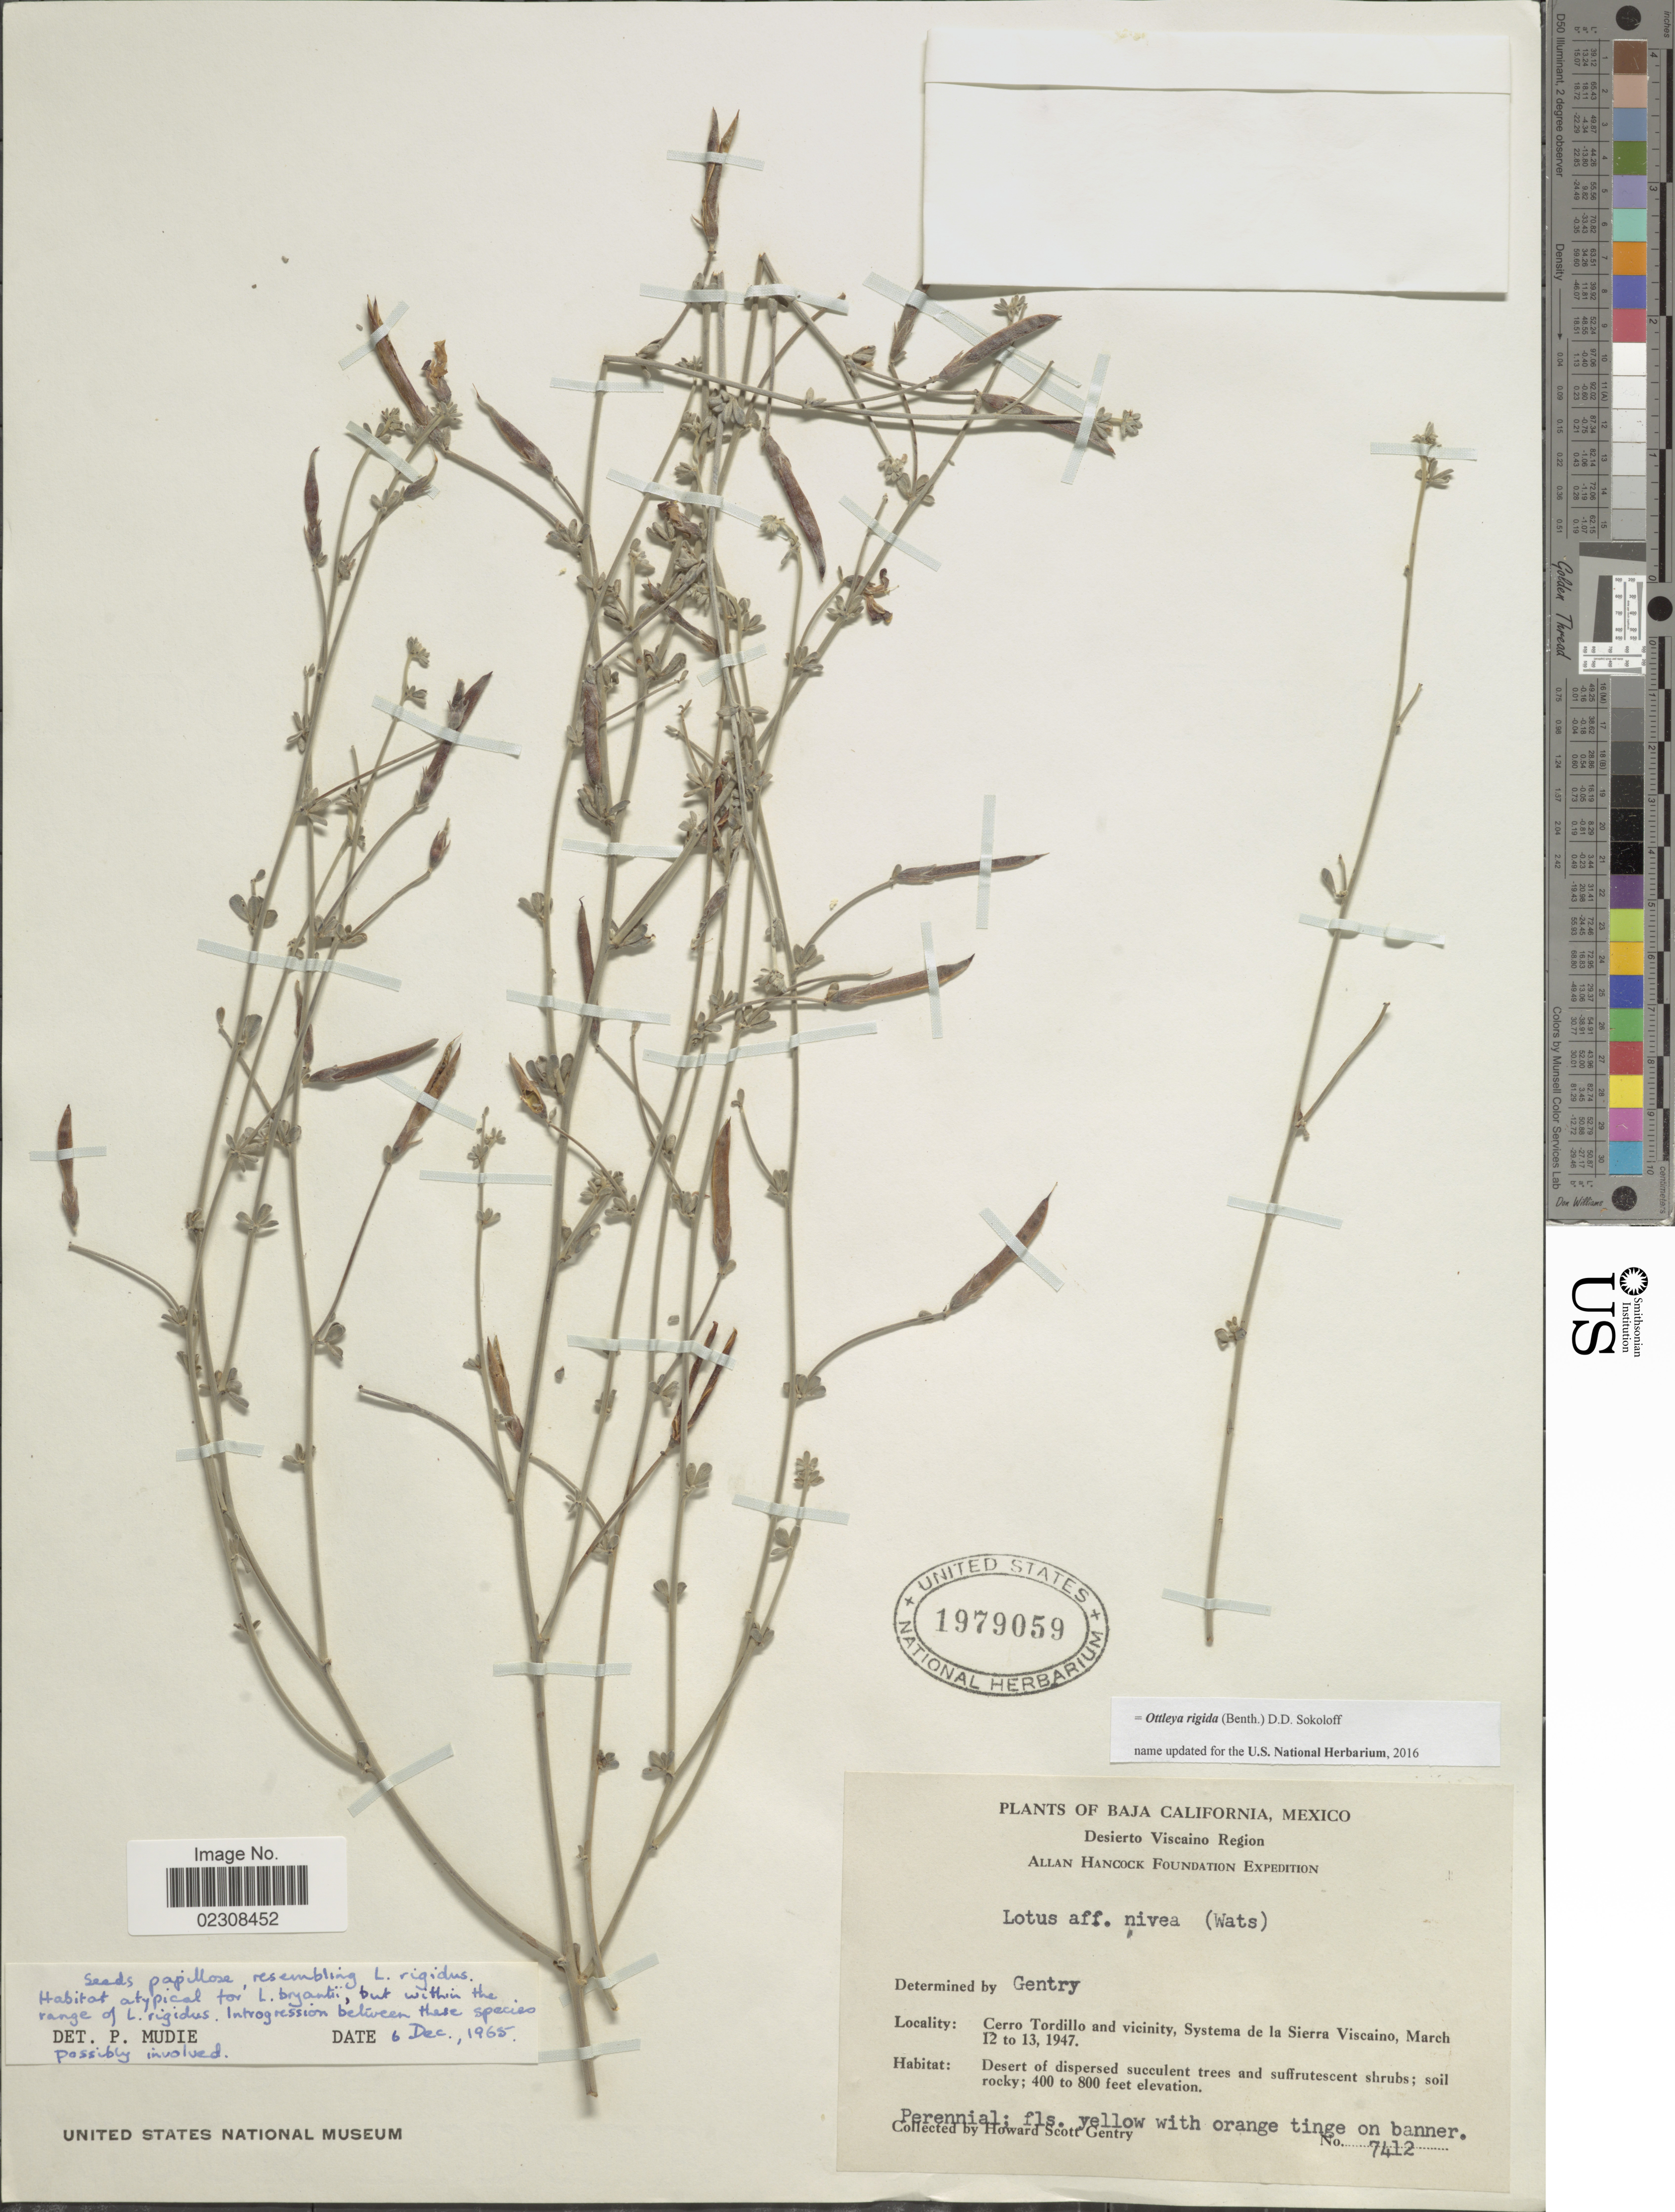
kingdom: Plantae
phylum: Tracheophyta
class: Magnoliopsida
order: Fabales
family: Fabaceae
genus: Ottleya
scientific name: Ottleya rigida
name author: (Benth.) D.D. Sokoloff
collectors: H. S. Gentry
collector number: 7412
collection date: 1947-03-12/1947-03-13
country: Mexico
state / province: Baja California Sur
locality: Desierto Viscaino Region, Cerro Tordillo and vicinity, Systema de la Sierra Viscaino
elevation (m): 122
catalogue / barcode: US 1979059